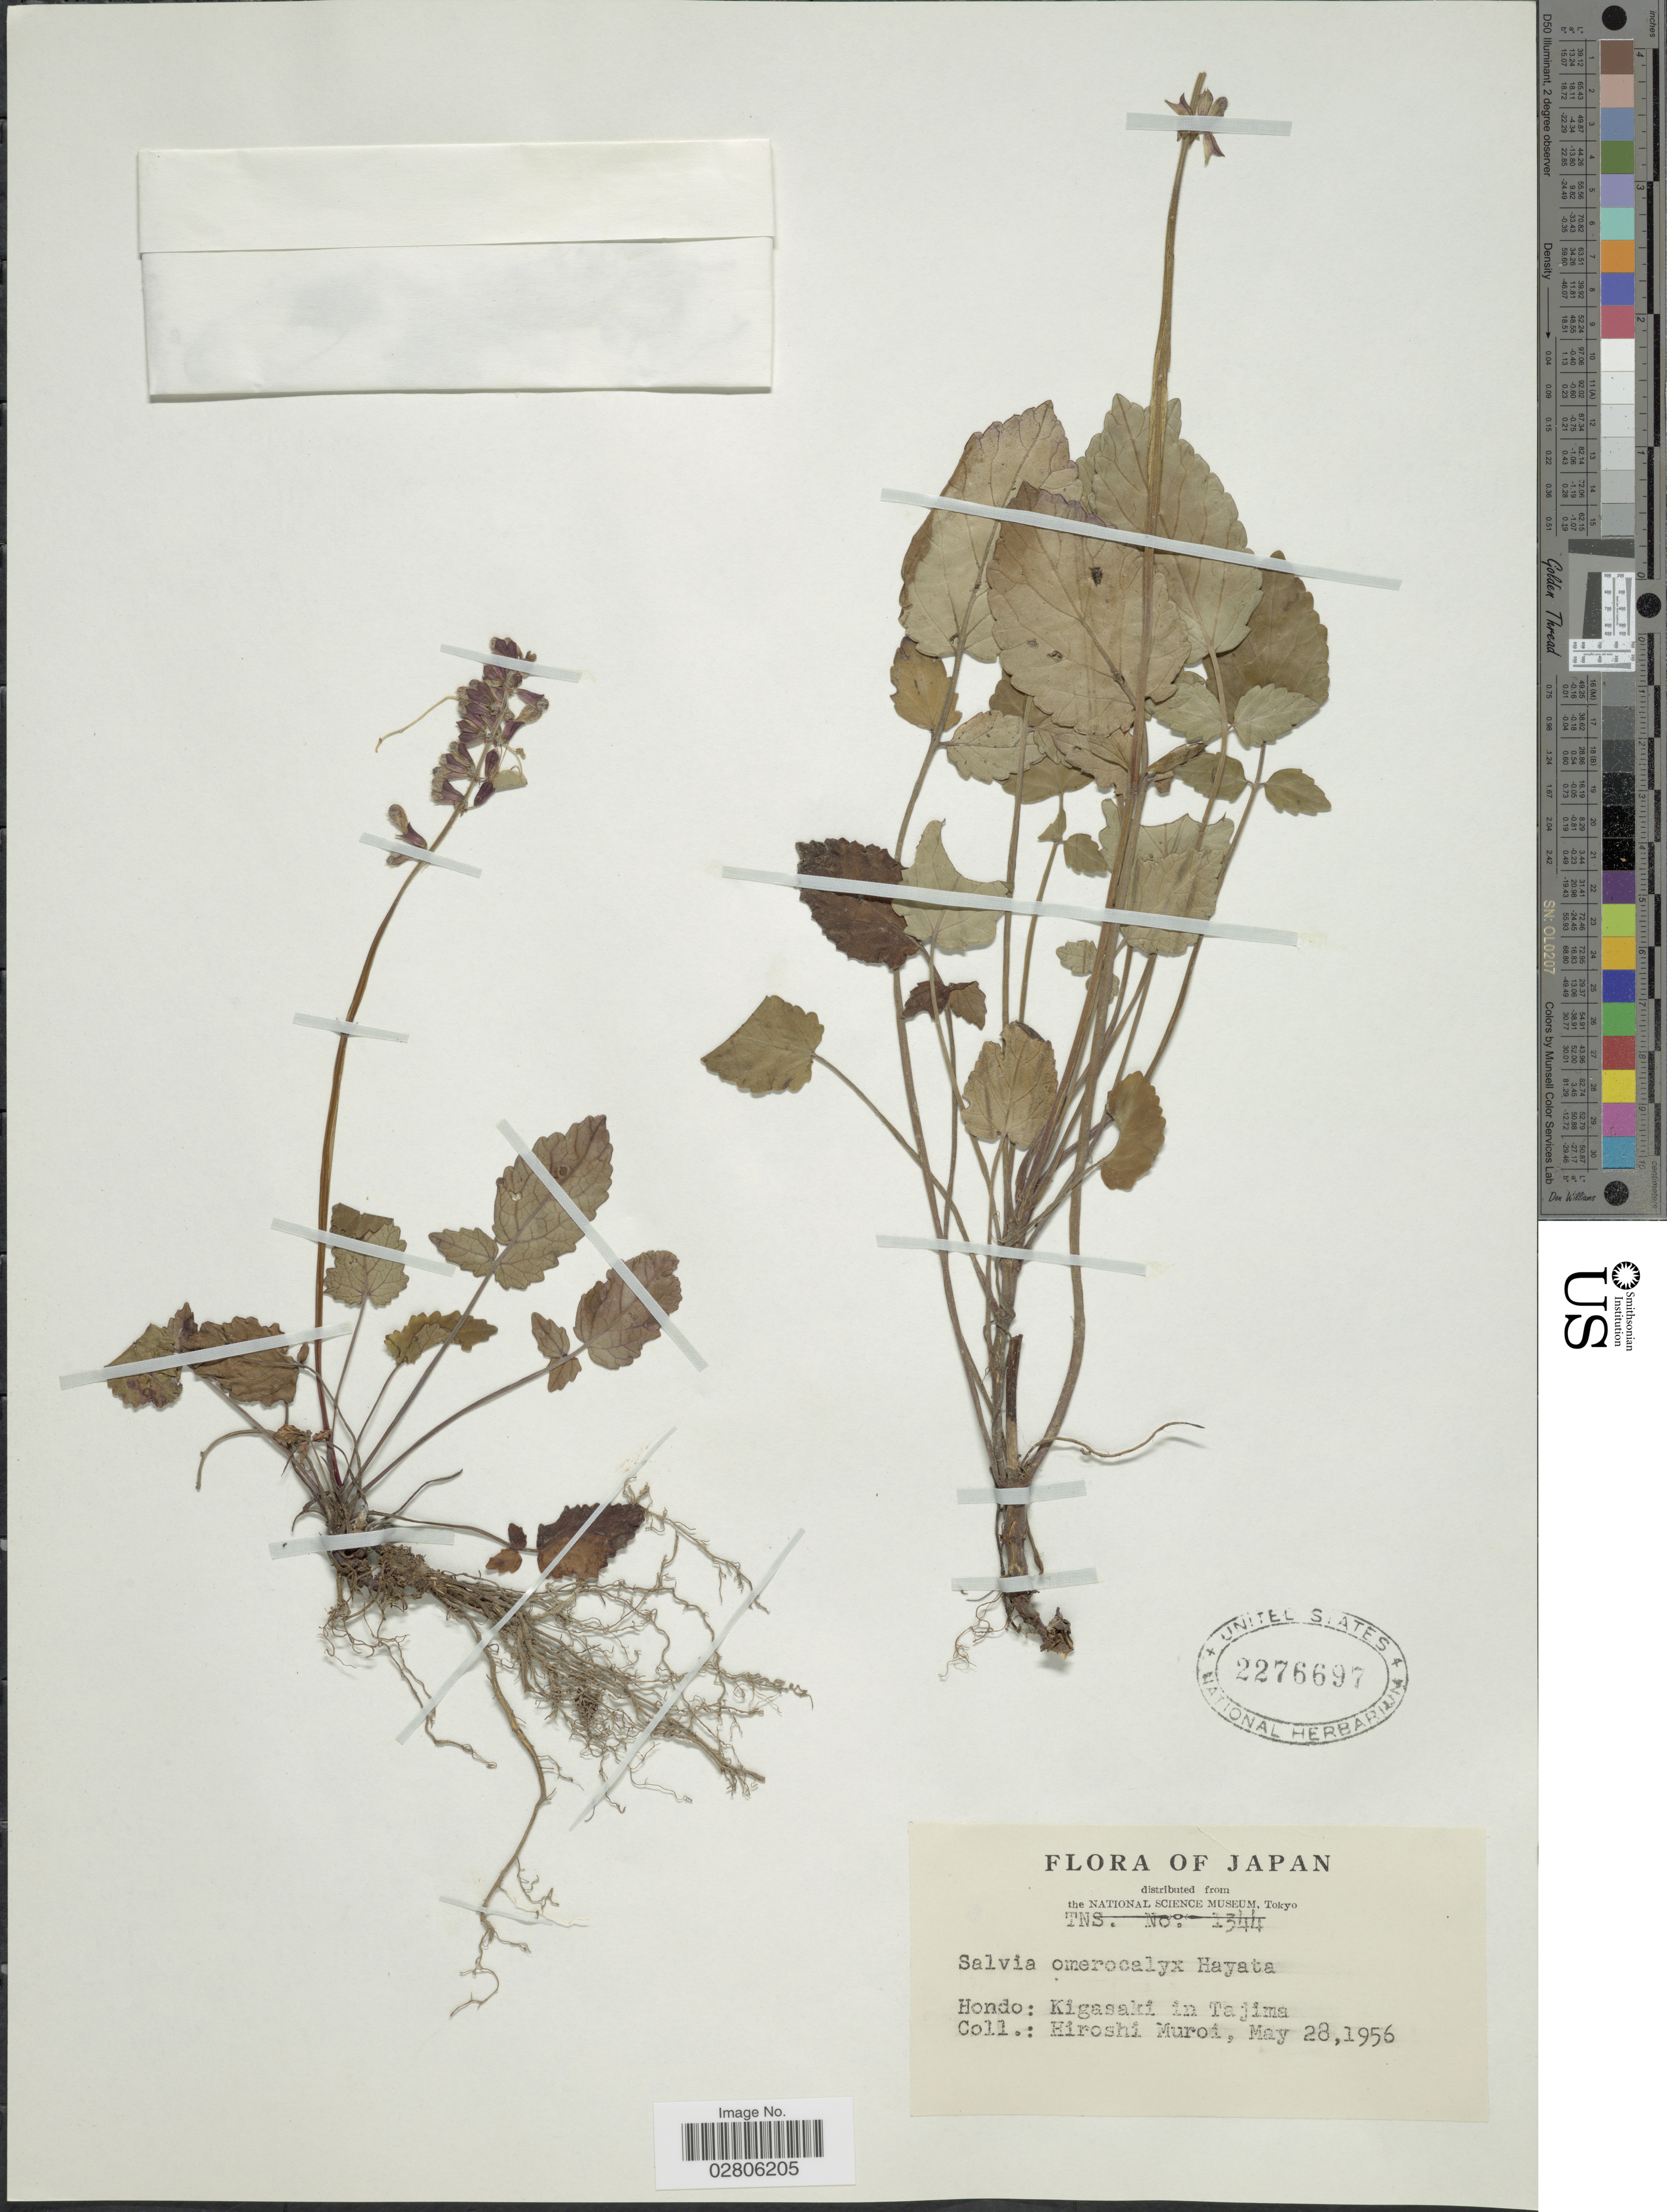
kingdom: Plantae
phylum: Tracheophyta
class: Magnoliopsida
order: Lamiales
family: Lamiaceae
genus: Salvia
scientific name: Salvia omerocalyx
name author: Hayata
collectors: M. Hiroshi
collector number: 1344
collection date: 1956-05-28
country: Japan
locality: Hondo, Kigasaki in Tajima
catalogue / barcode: US 2276697